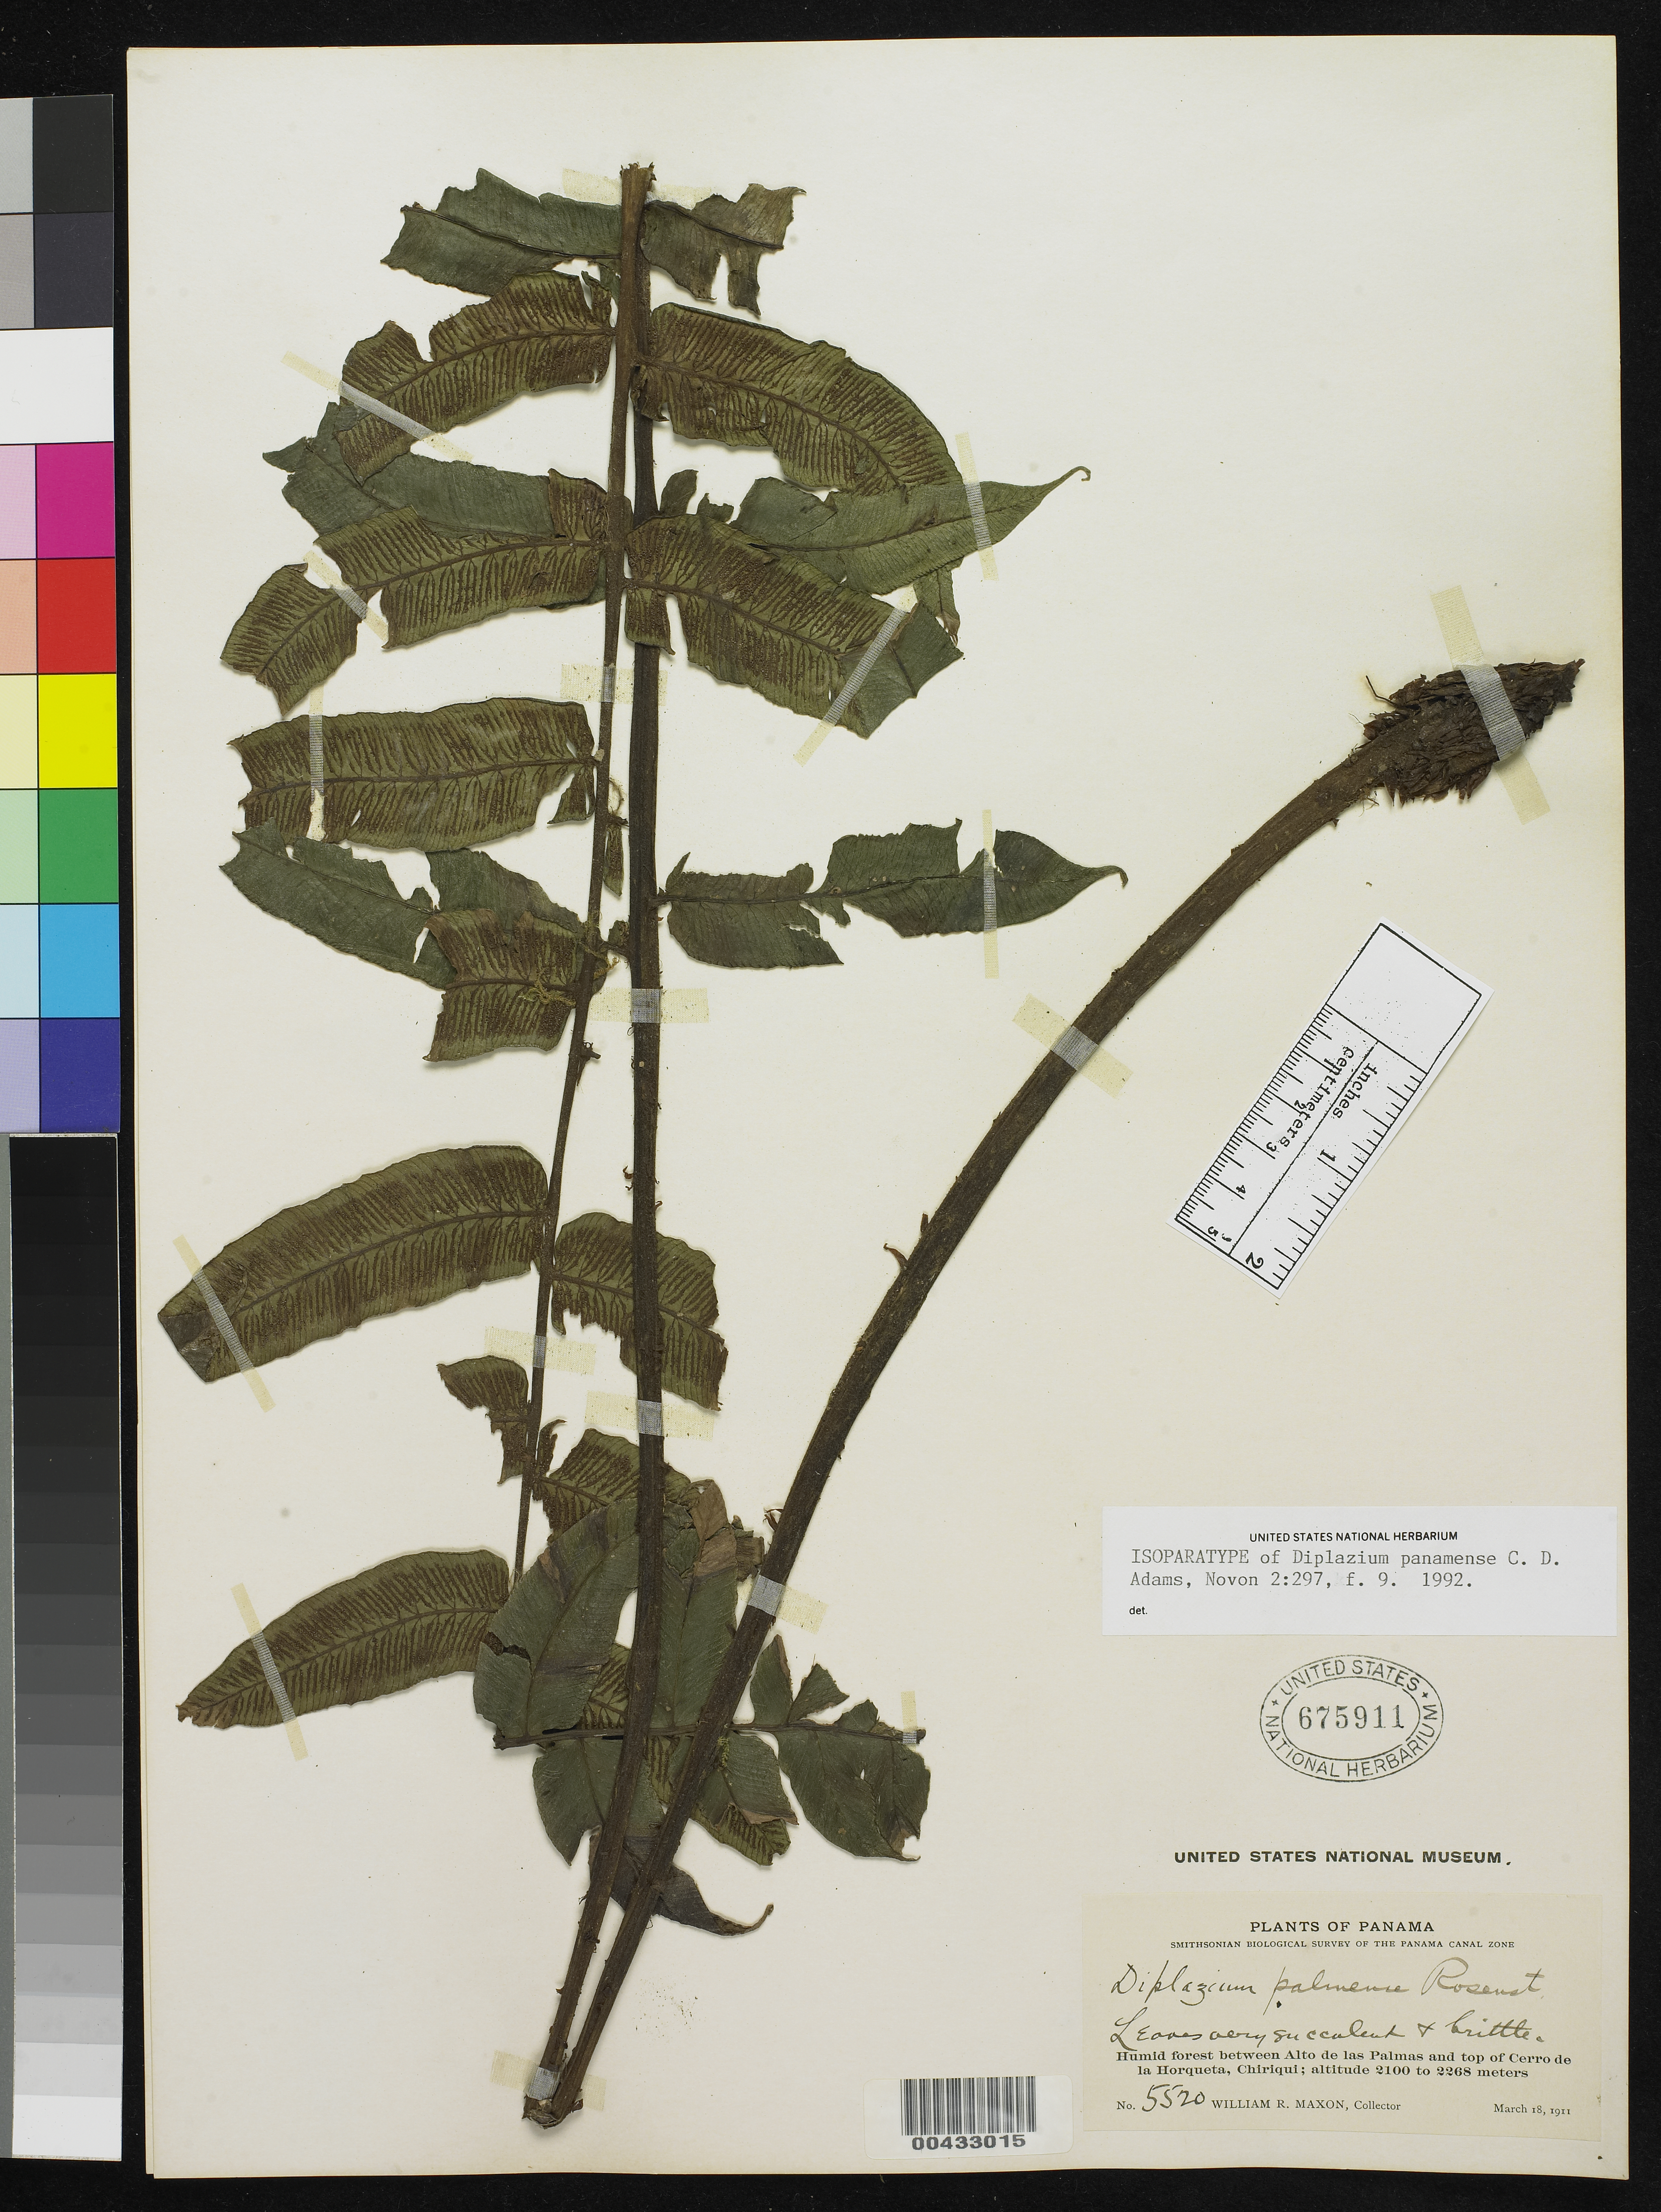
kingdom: Plantae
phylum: Tracheophyta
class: Polypodiopsida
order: Polypodiales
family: Athyriaceae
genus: Diplazium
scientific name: Diplazium panamense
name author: C.D. Adams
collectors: W. R. Maxon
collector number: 5520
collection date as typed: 18 Mar 1911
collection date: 1911-03-18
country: Panama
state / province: Chiriquí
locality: Between Alto de Las Palmas & top of Cerro de La Horqueta.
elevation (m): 2100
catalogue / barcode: US 675911